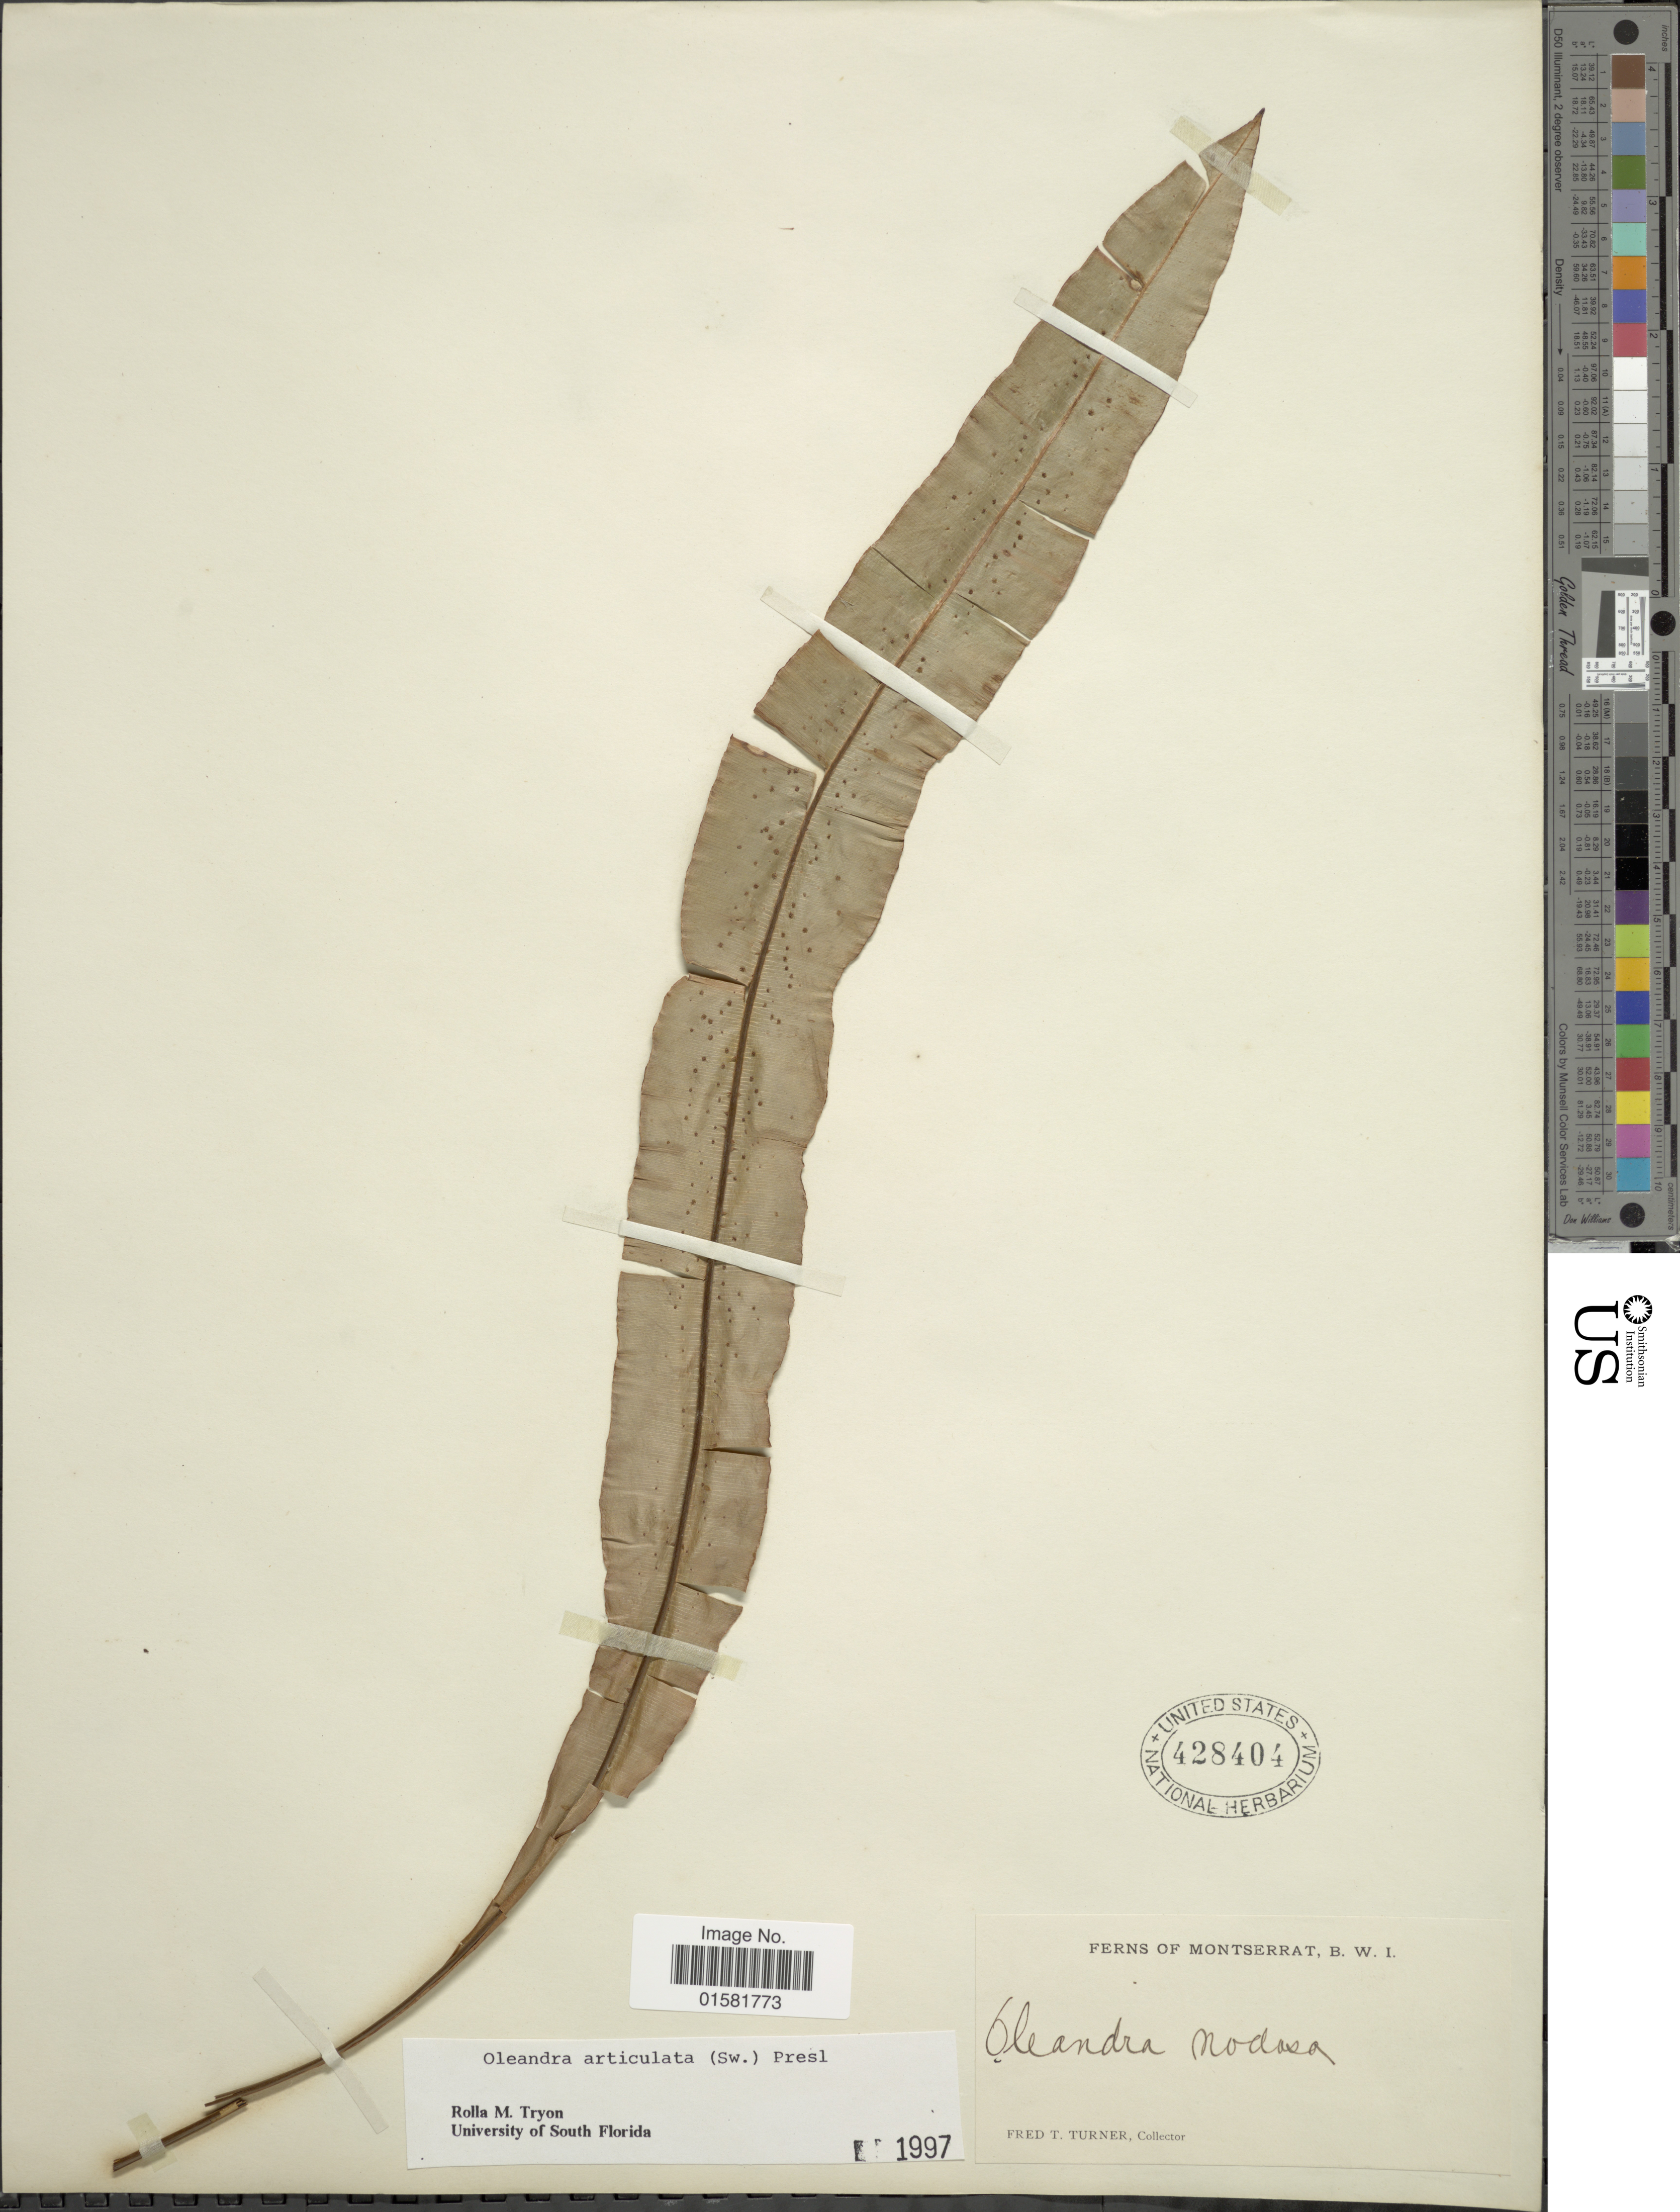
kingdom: Plantae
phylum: Tracheophyta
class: Polypodiopsida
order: Polypodiales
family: Oleandraceae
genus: Oleandra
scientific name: Oleandra articulata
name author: (Sw.) C. Presl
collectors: F. T. Turner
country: Montserrat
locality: Montserrat, B. W. I.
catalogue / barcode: US 428404